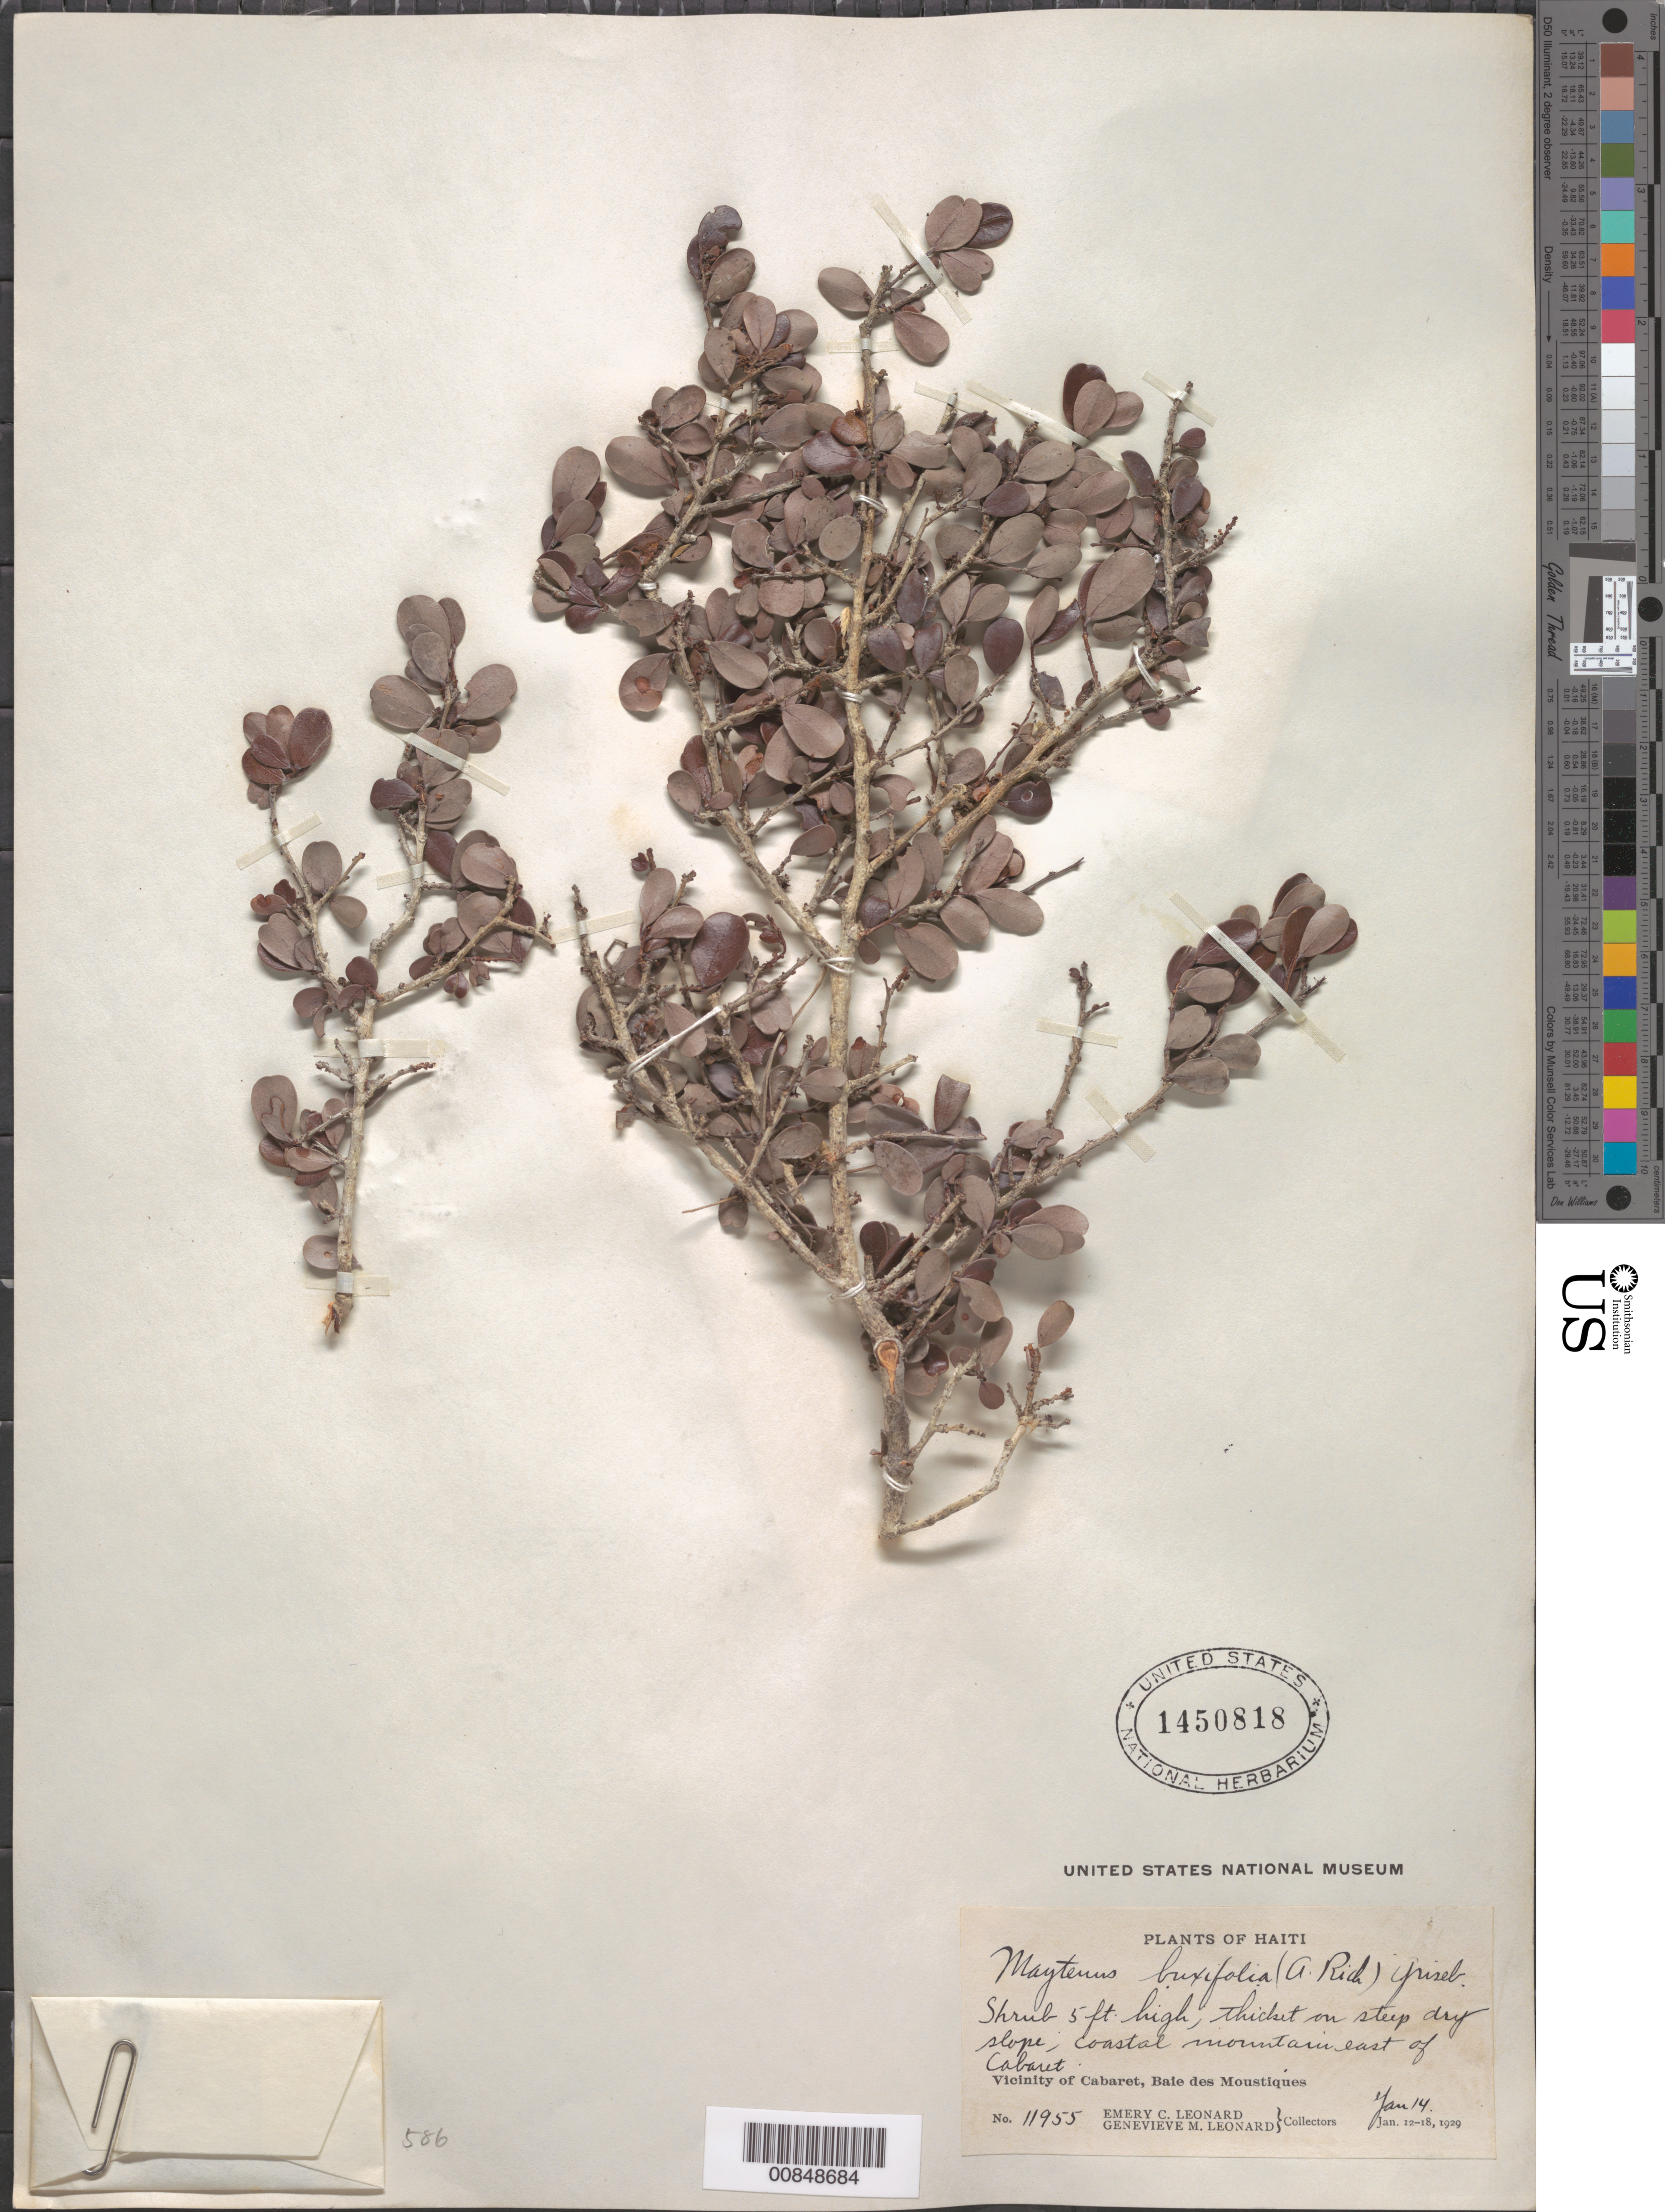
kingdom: Plantae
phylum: Tracheophyta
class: Magnoliopsida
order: Celastrales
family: Celastraceae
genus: Maytenus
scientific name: Maytenus buxifolia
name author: (A. Rich.) Griseb.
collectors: E. C. Leonard & G. M. Leonard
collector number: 11955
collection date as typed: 14 Jan 1929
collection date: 1929-01-14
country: Haiti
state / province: Nord-Ouest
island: Hispaniola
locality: Vicinity of Cabaret, Baie des Moustiques, E of city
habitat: Thicket on steep dry slope of coastal mountain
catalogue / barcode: US 1450818